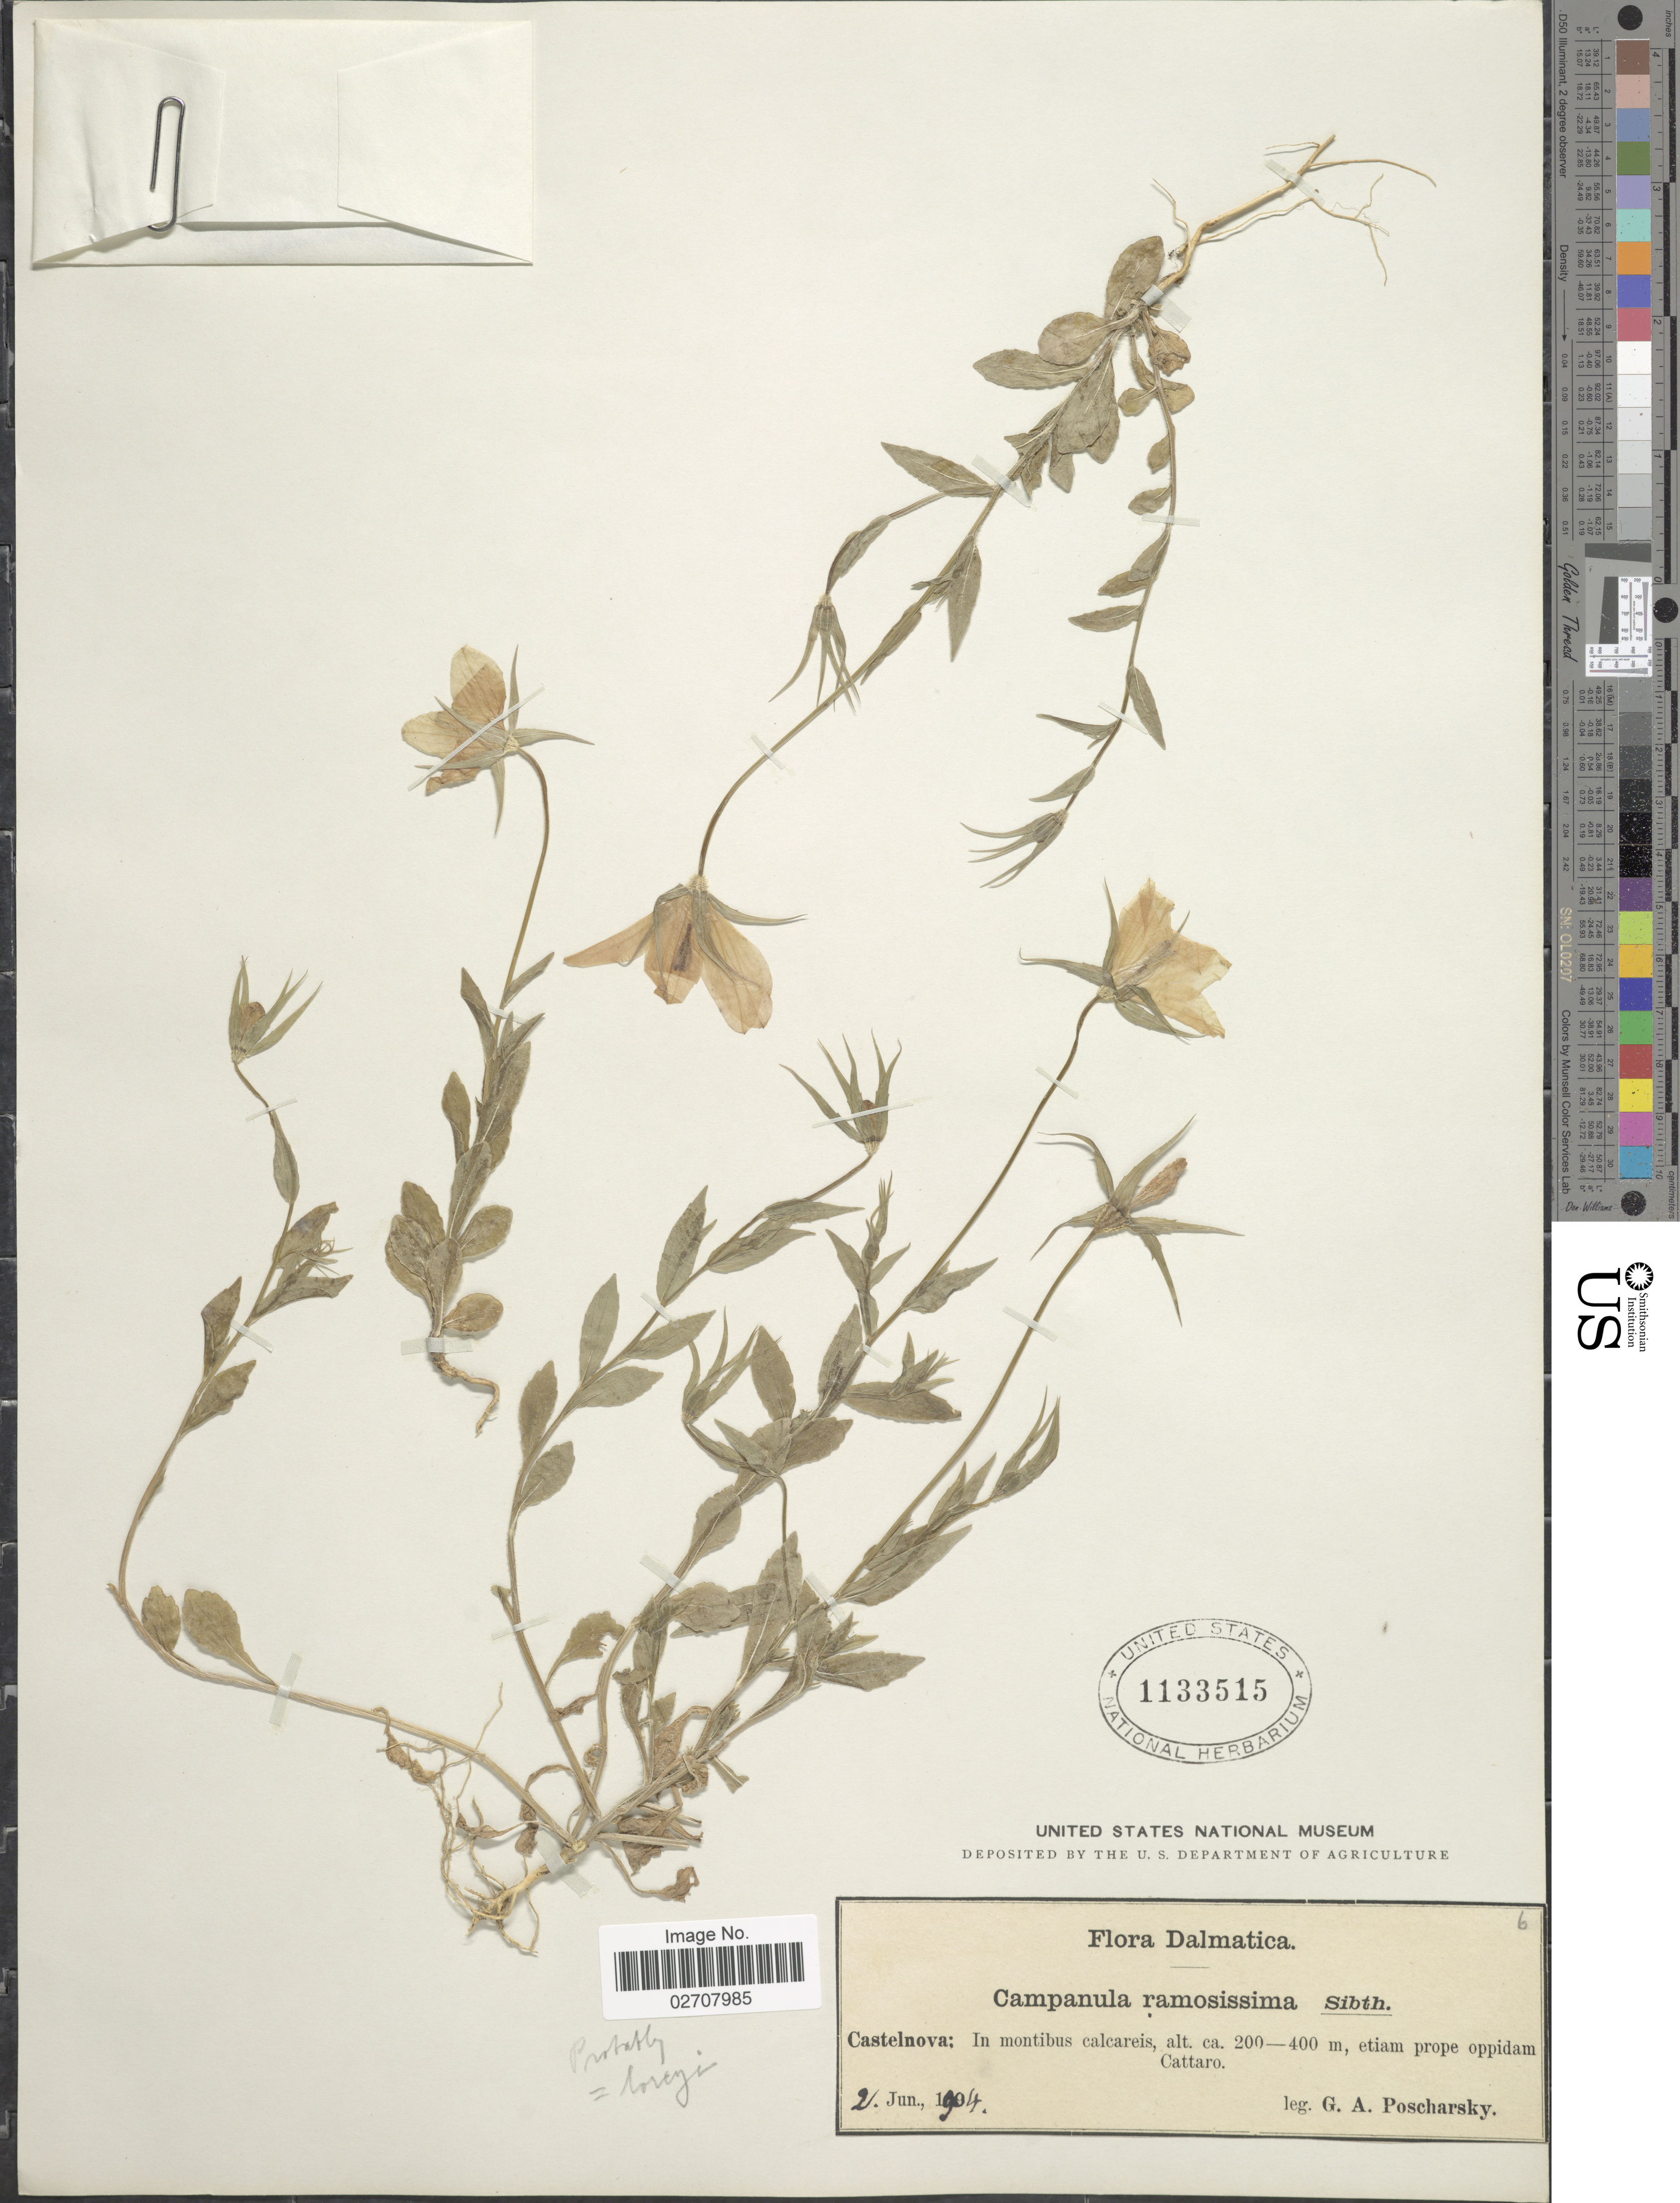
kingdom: Plantae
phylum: Tracheophyta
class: Magnoliopsida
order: Asterales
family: Campanulaceae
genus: Campanula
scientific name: Campanula ramosissima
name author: Sm.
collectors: G. Poscharsky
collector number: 6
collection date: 1904-06-02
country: Croatia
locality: Dalmatica, Castelnova: in montibus calcareis, etiam prope oppidam Cattaro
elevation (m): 200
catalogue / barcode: US 1133515